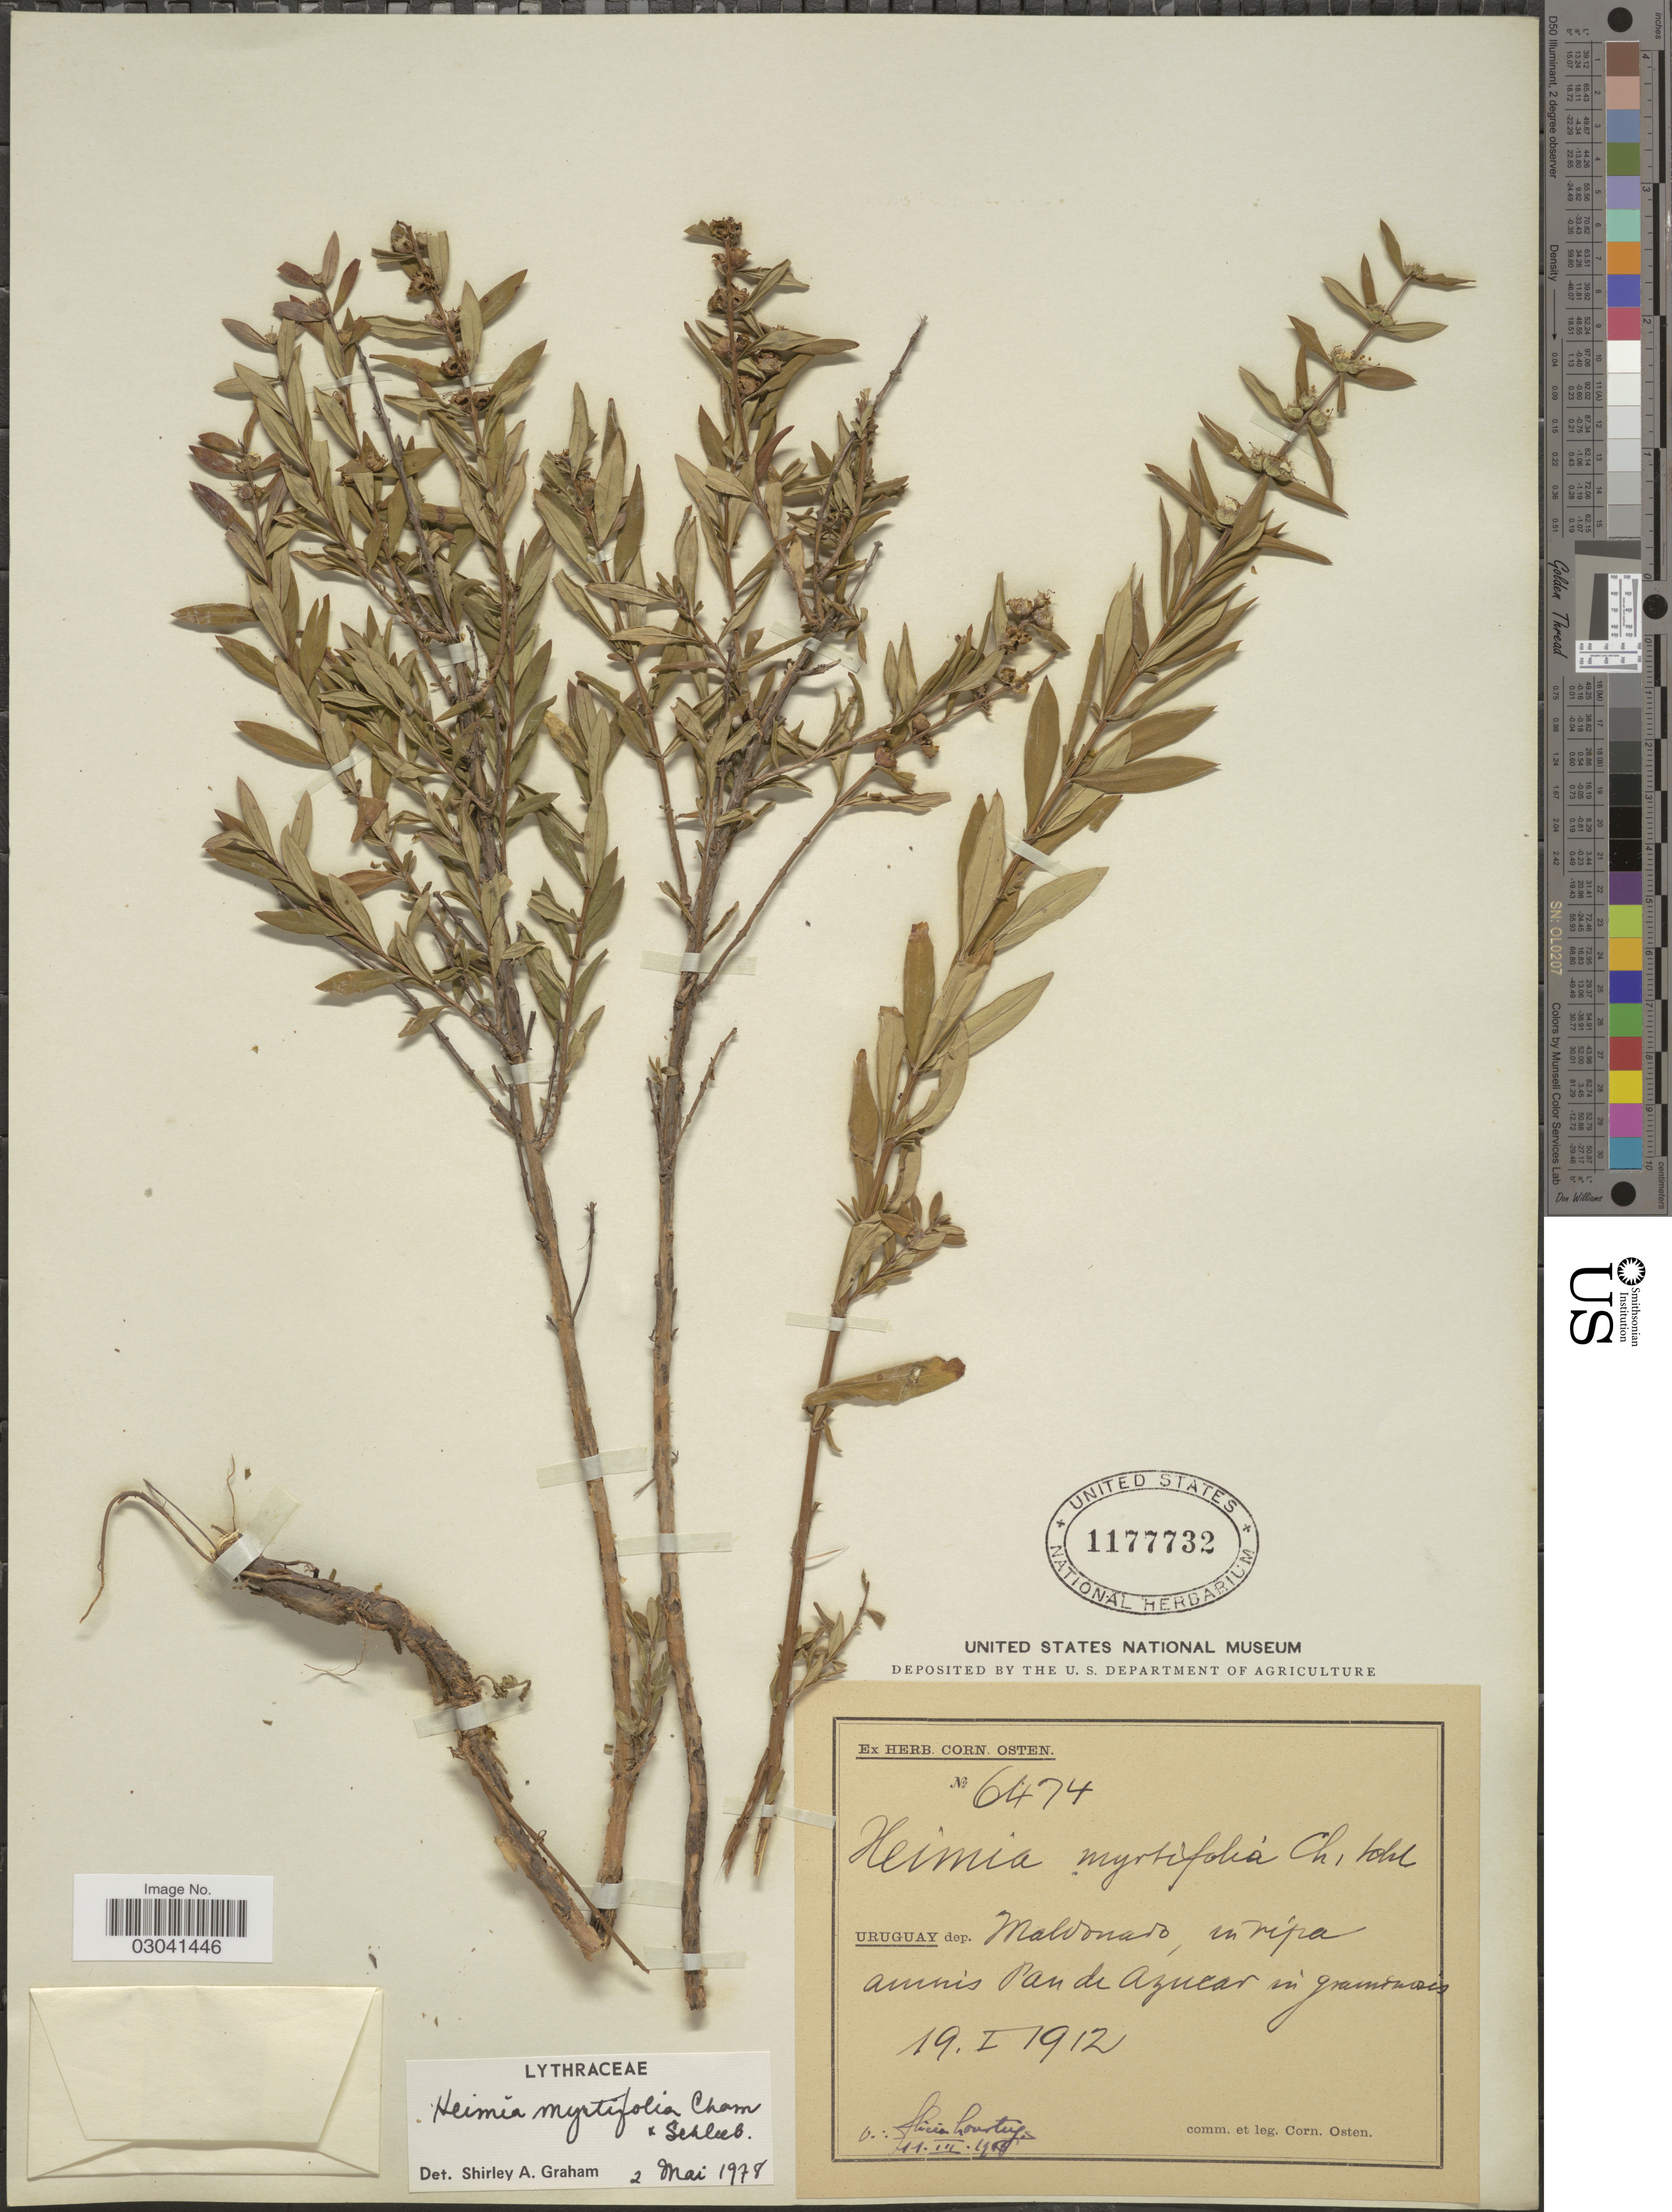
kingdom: Plantae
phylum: Tracheophyta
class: Magnoliopsida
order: Myrtales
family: Lythraceae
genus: Heimia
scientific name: Heimia myrtifolia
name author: Cham. & Schltdl.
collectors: C. Osten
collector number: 6474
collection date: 1912-01-19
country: Uruguay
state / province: Maldonado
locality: Dep. Maldonado, in ripa amnis Pan de Azucar in graminosis.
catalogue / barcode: US 1177732